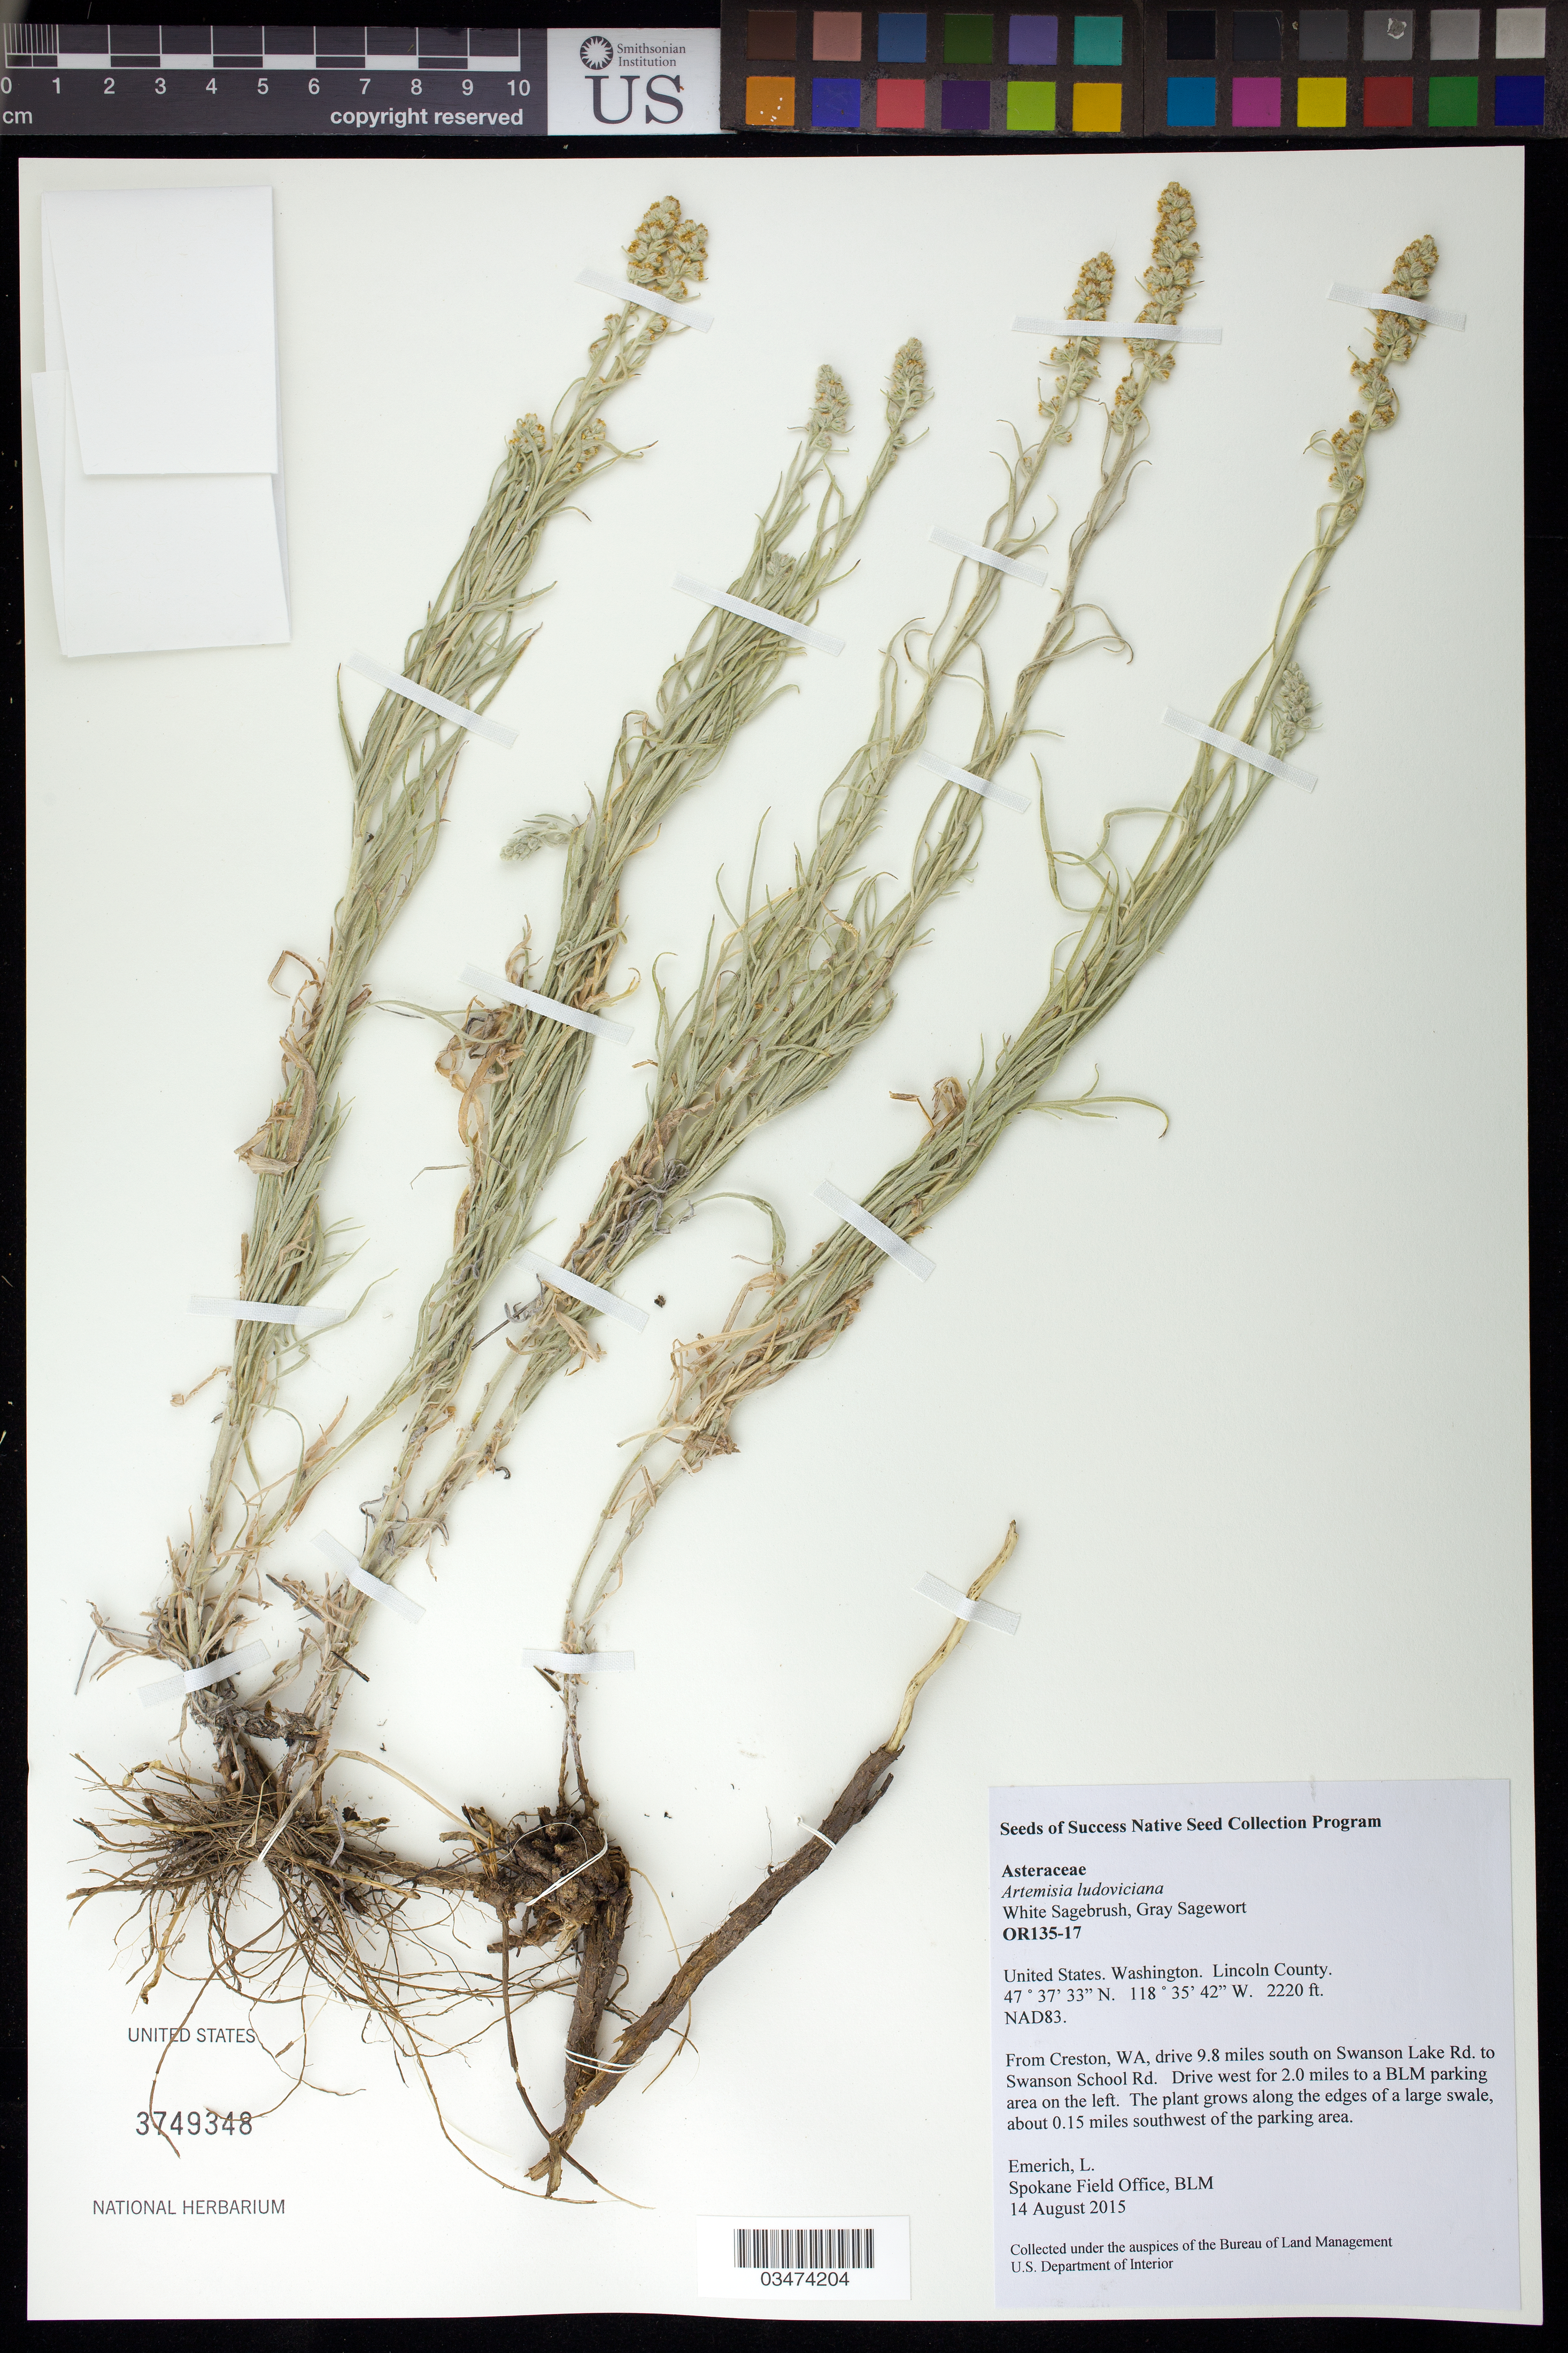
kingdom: Plantae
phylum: Tracheophyta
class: Magnoliopsida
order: Asterales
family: Asteraceae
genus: Artemisia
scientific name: Artemisia ludoviciana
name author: Nutt.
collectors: L. Emerich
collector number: OR135-17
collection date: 2015-06-14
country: United States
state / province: Washington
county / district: Lincoln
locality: Swanson Lakes Wildlife Natural Area, Swanson School Road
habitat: shrub-steppe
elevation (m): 677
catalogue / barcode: US 3749348